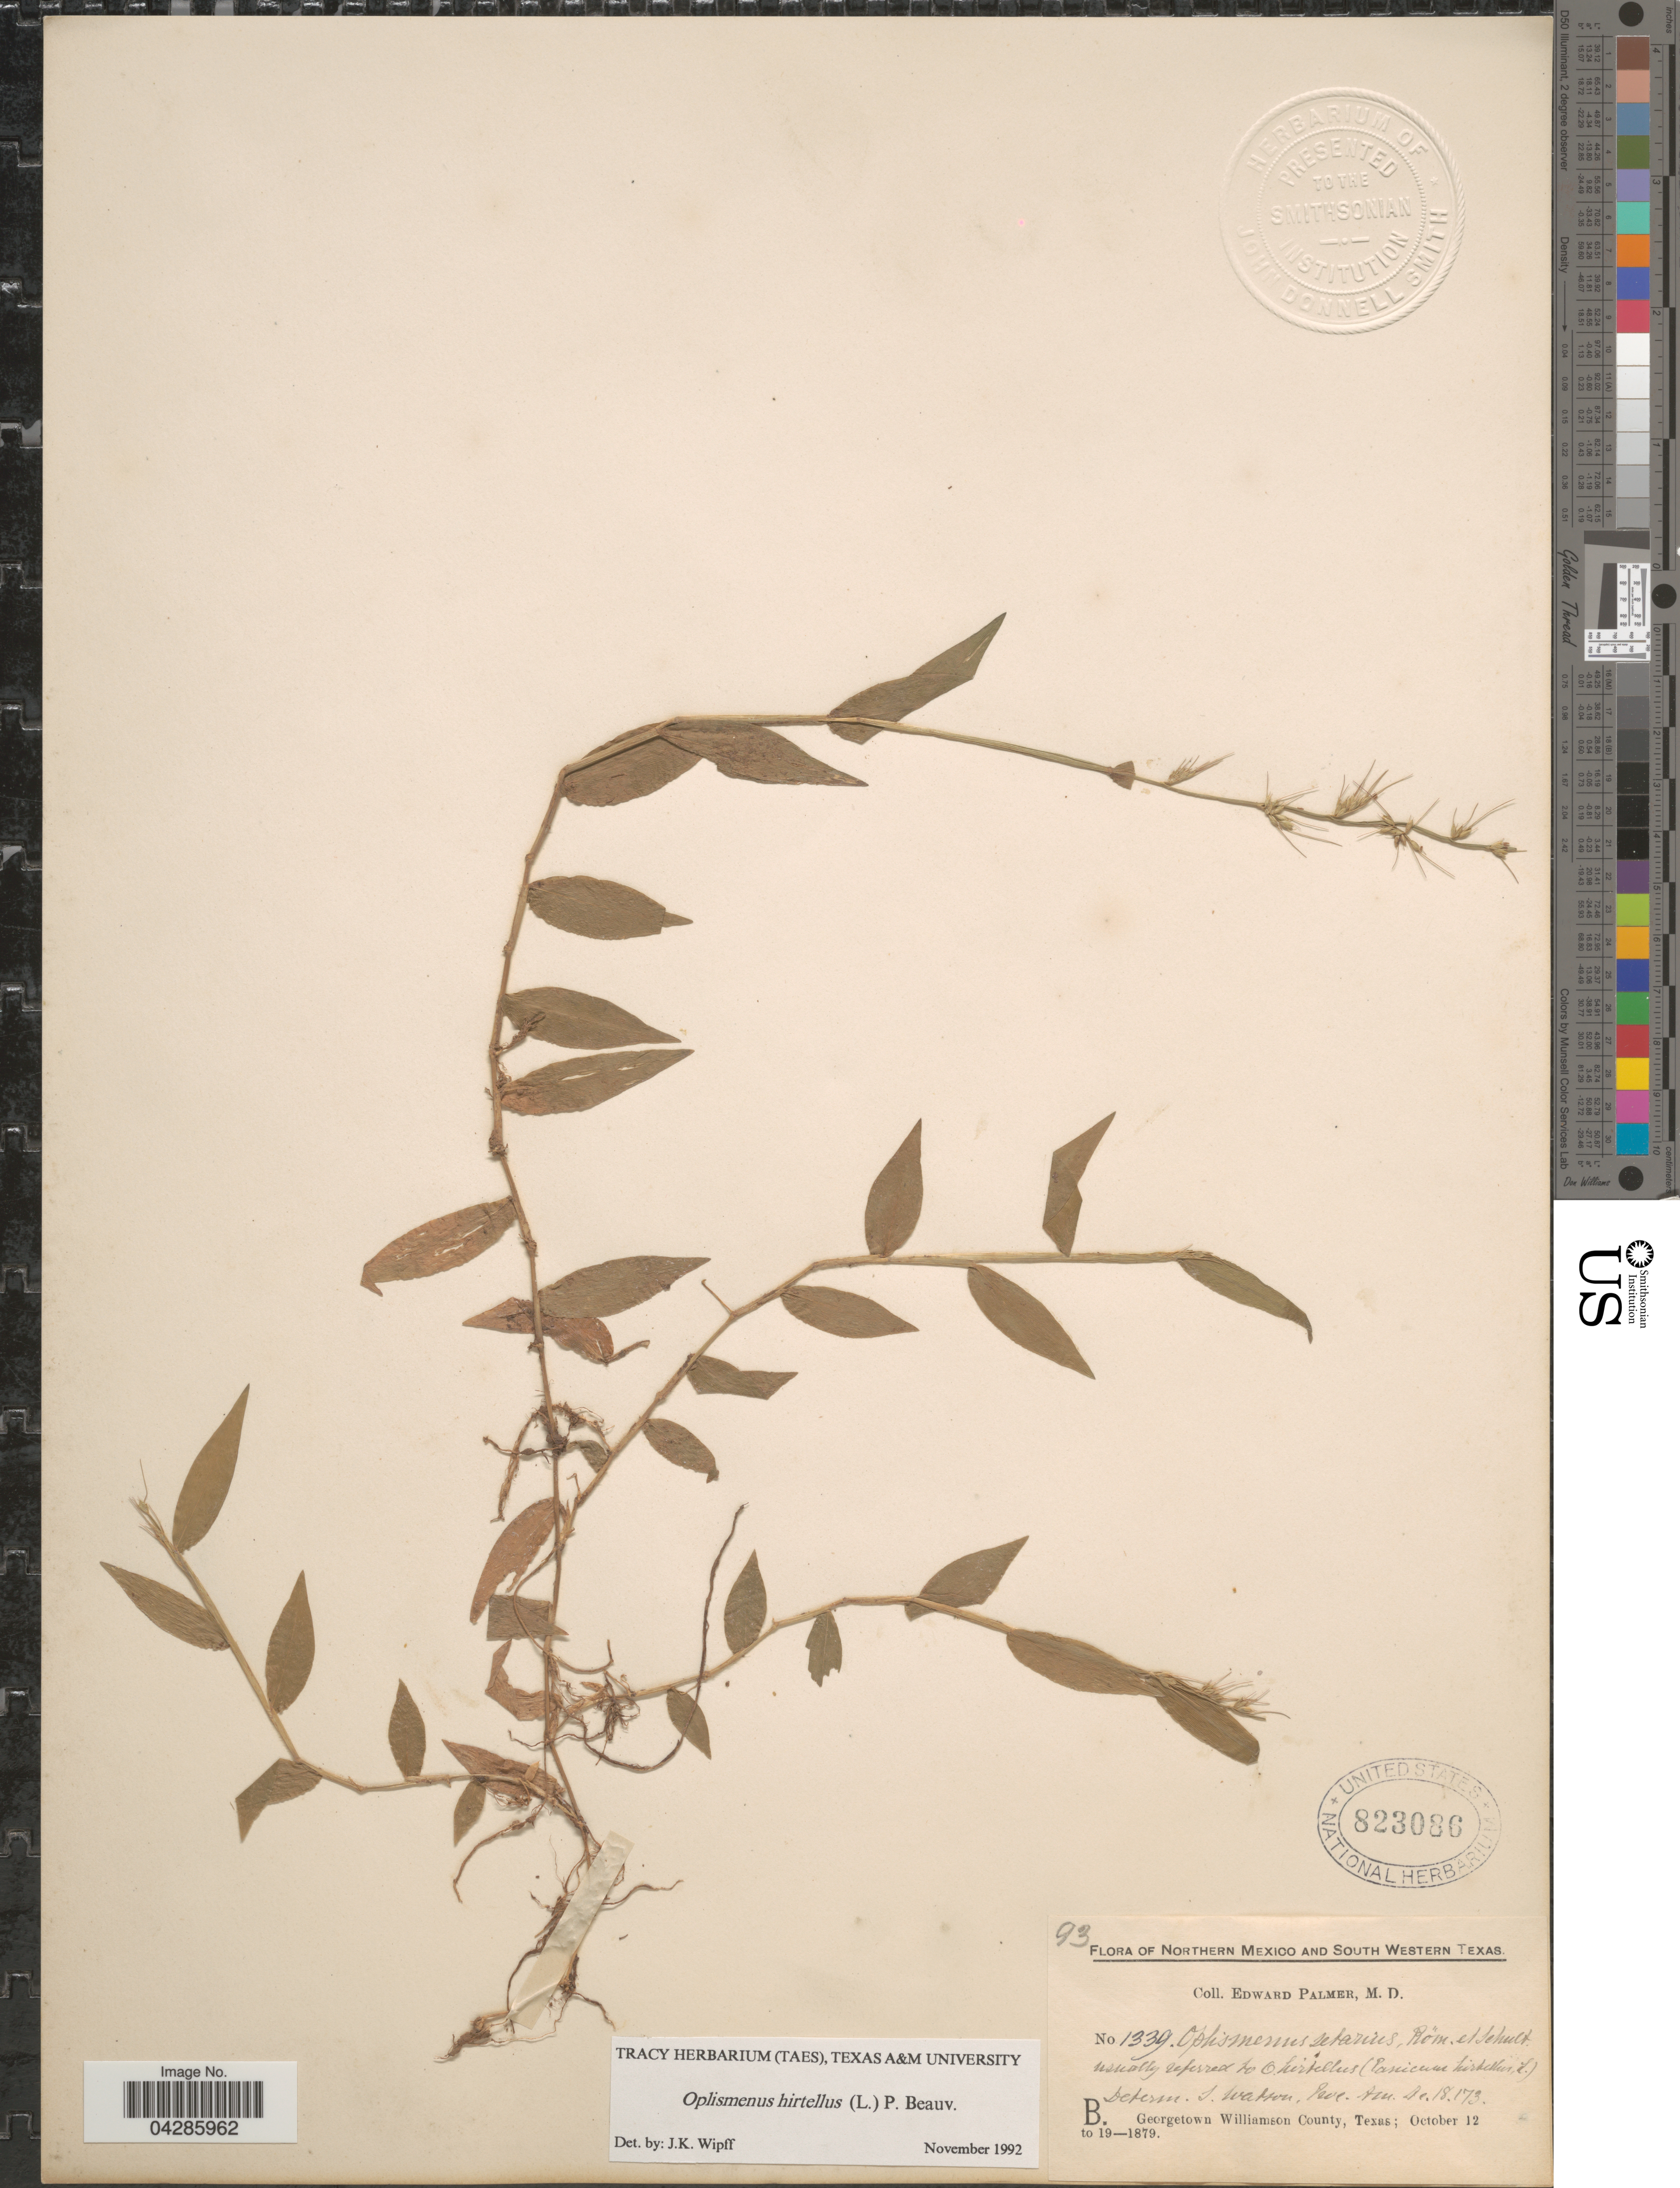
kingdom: Plantae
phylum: Tracheophyta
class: Liliopsida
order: Poales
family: Poaceae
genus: Oplismenus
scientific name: Oplismenus hirtellus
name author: (L.) P. Beauv.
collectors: E. Palmer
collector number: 1339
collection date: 1879-10-12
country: United States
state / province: Texas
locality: Northern Mexico and South Western Texas. Georgetown Williamson County.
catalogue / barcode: US 823086